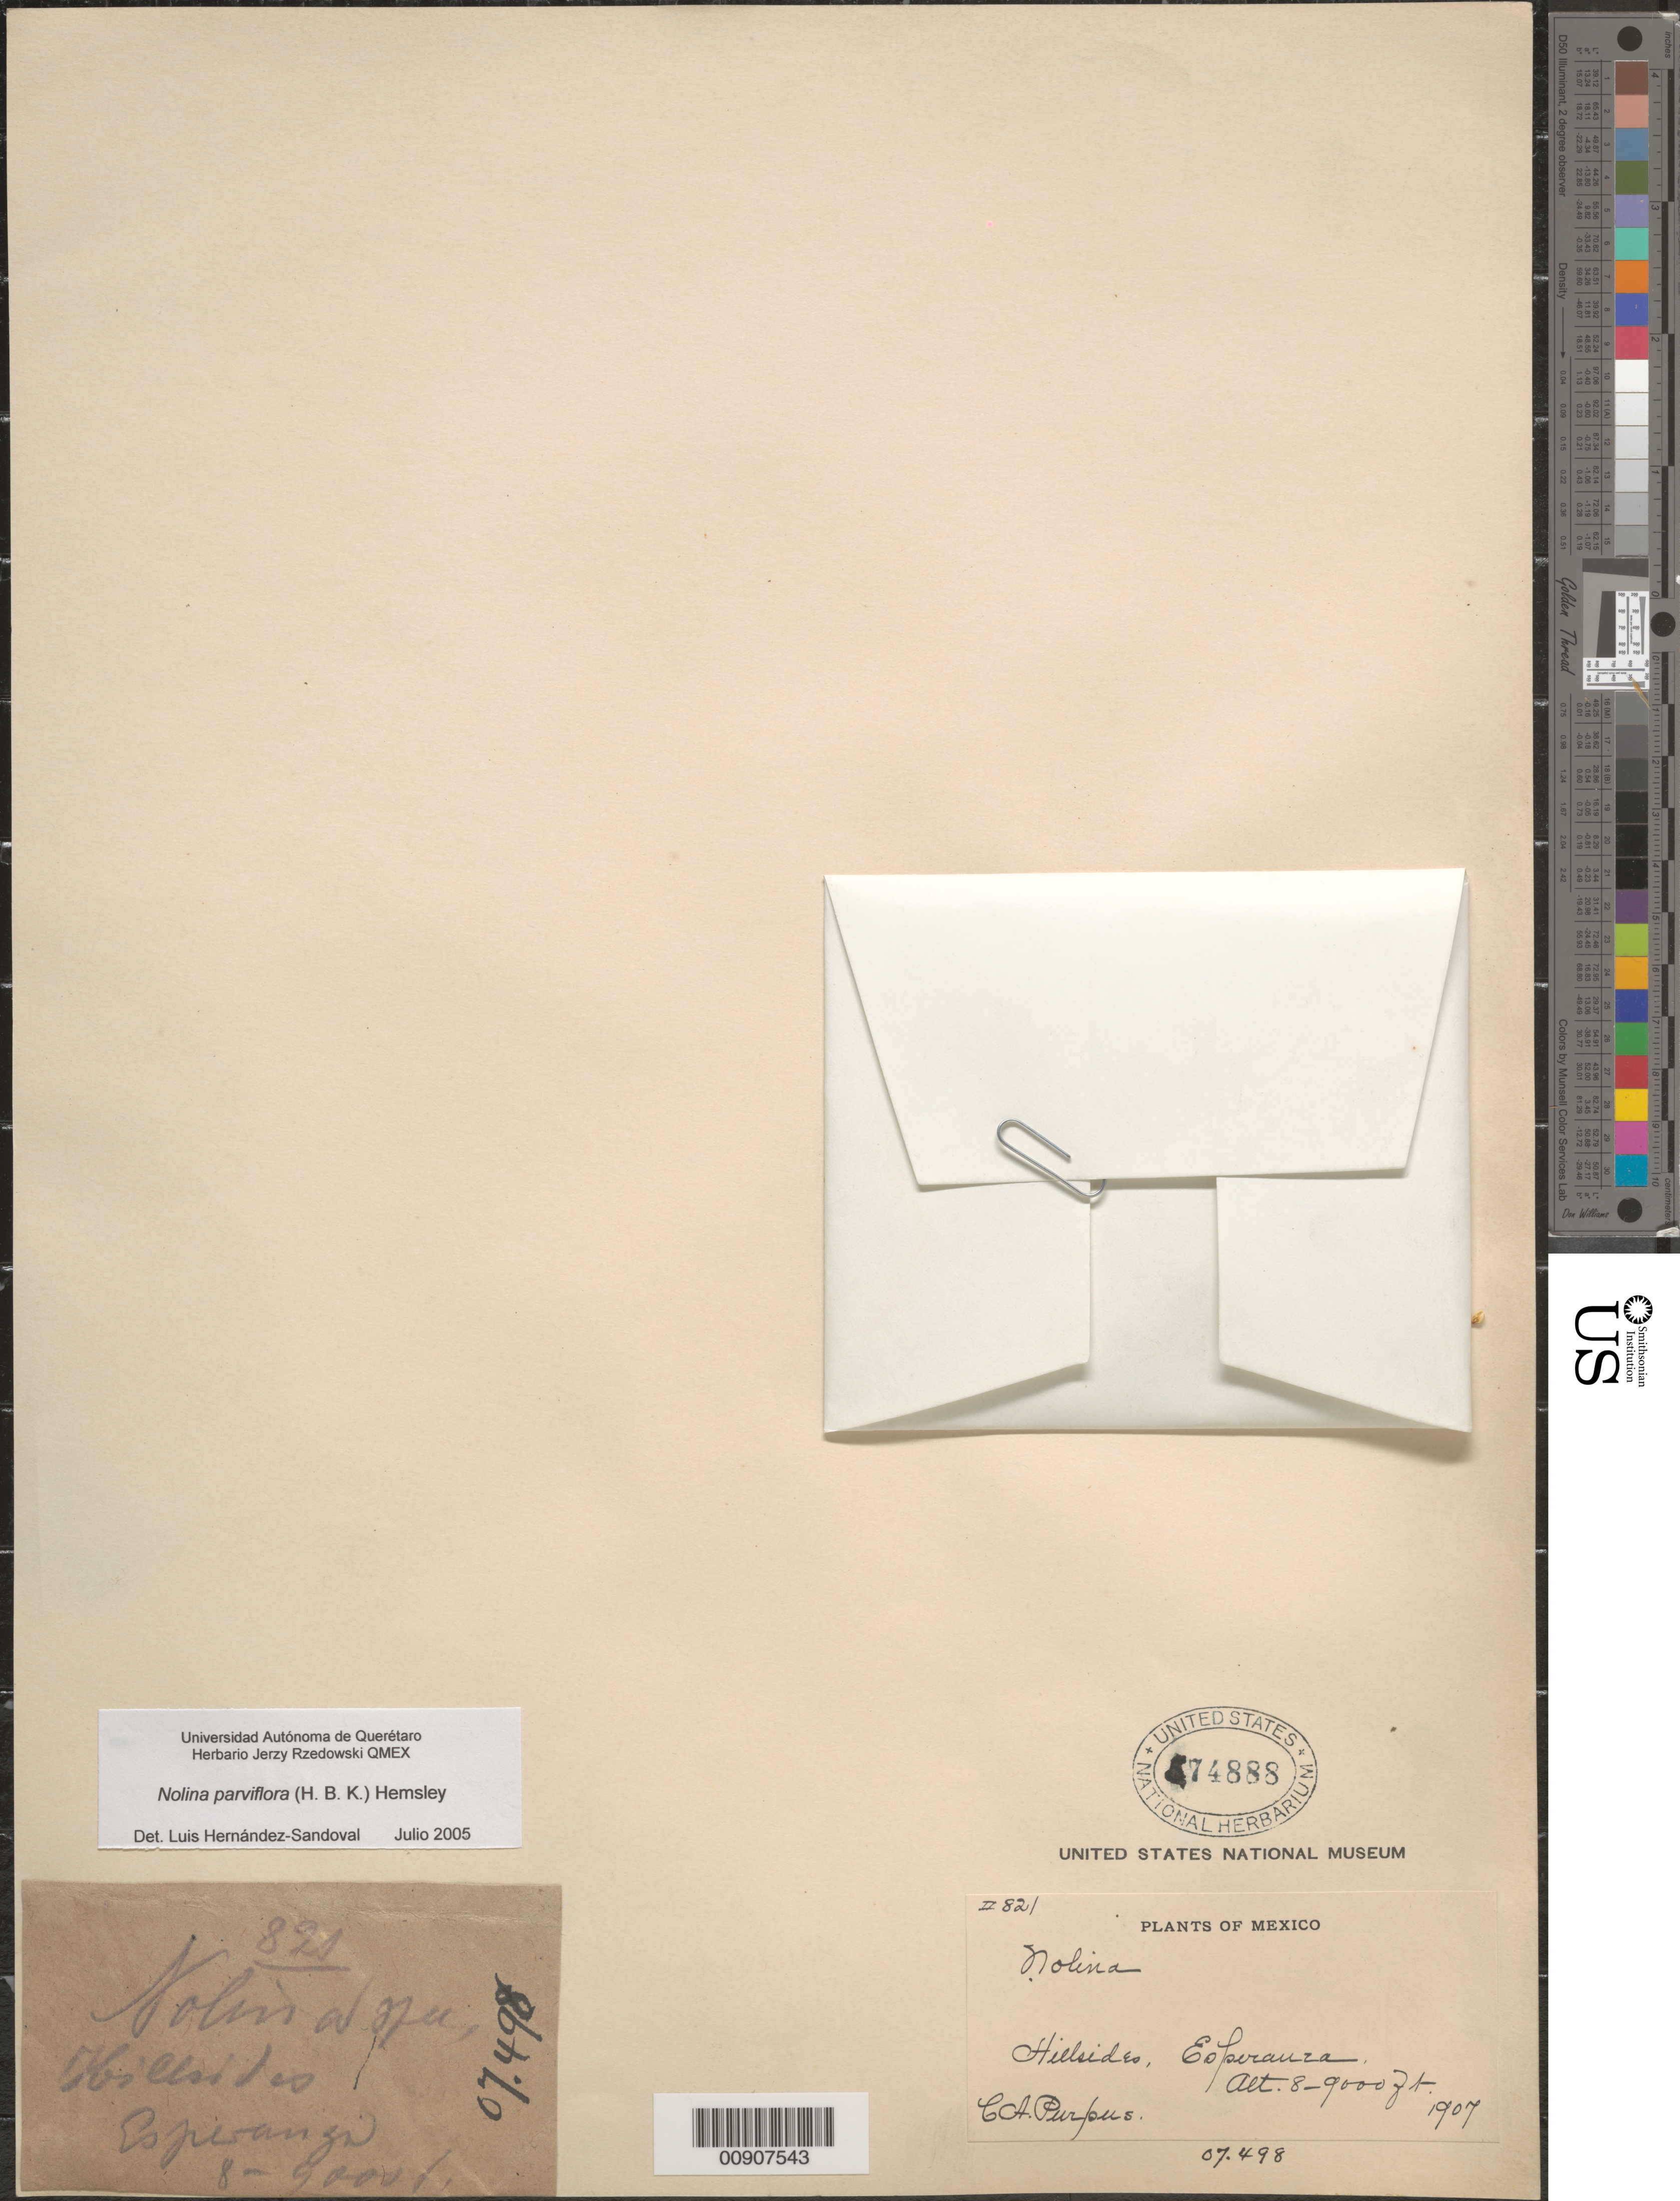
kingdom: Plantae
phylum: Tracheophyta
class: Liliopsida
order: Asparagales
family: Asparagaceae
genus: Nolina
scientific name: Nolina parviflora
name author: (Kunth) Hemsl.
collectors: C. A. Purpus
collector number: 821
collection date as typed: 1907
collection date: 1907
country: Mexico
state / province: Puebla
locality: Esperanza.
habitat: Hillsides.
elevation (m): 2438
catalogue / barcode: US 574888